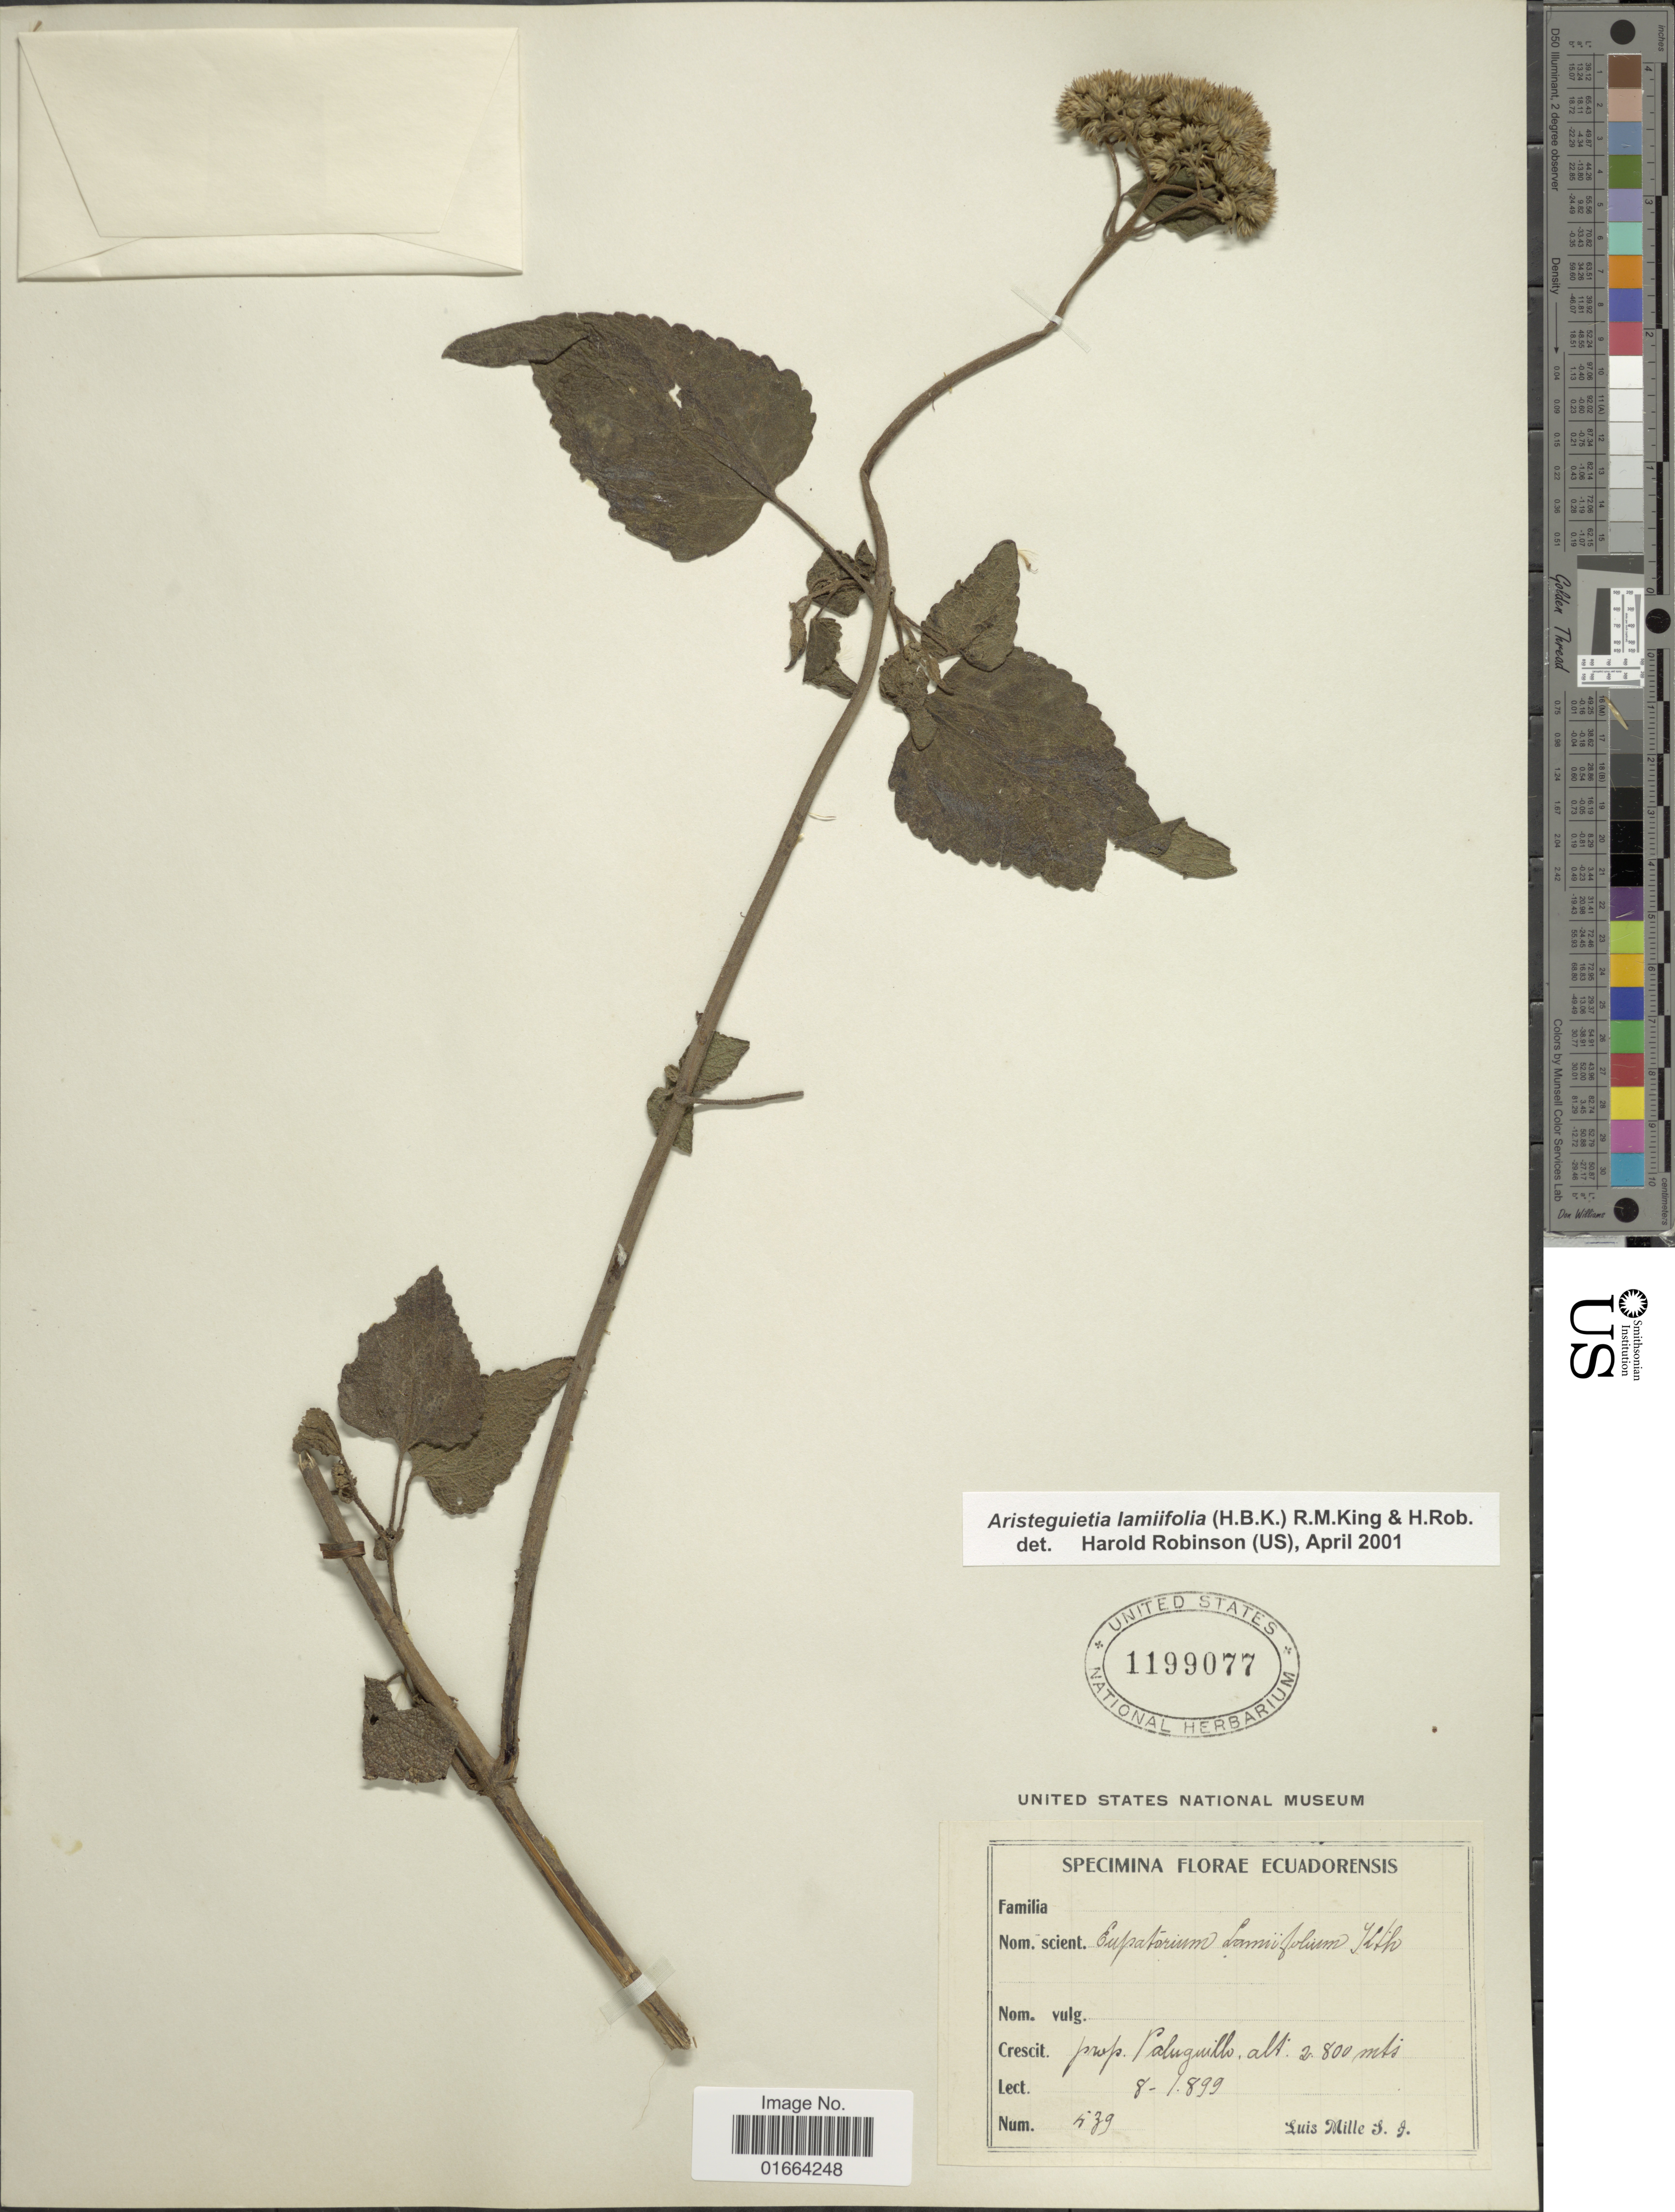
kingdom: Plantae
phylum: Tracheophyta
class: Magnoliopsida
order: Asterales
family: Asteraceae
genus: Aristeguietia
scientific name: Aristeguietia lamiifolia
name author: (Kunth) R.M. King & H. Rob.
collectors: L. Mille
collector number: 439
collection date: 1899-08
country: Ecuador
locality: Prop. Paluguillo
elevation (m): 2800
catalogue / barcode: US 1199077